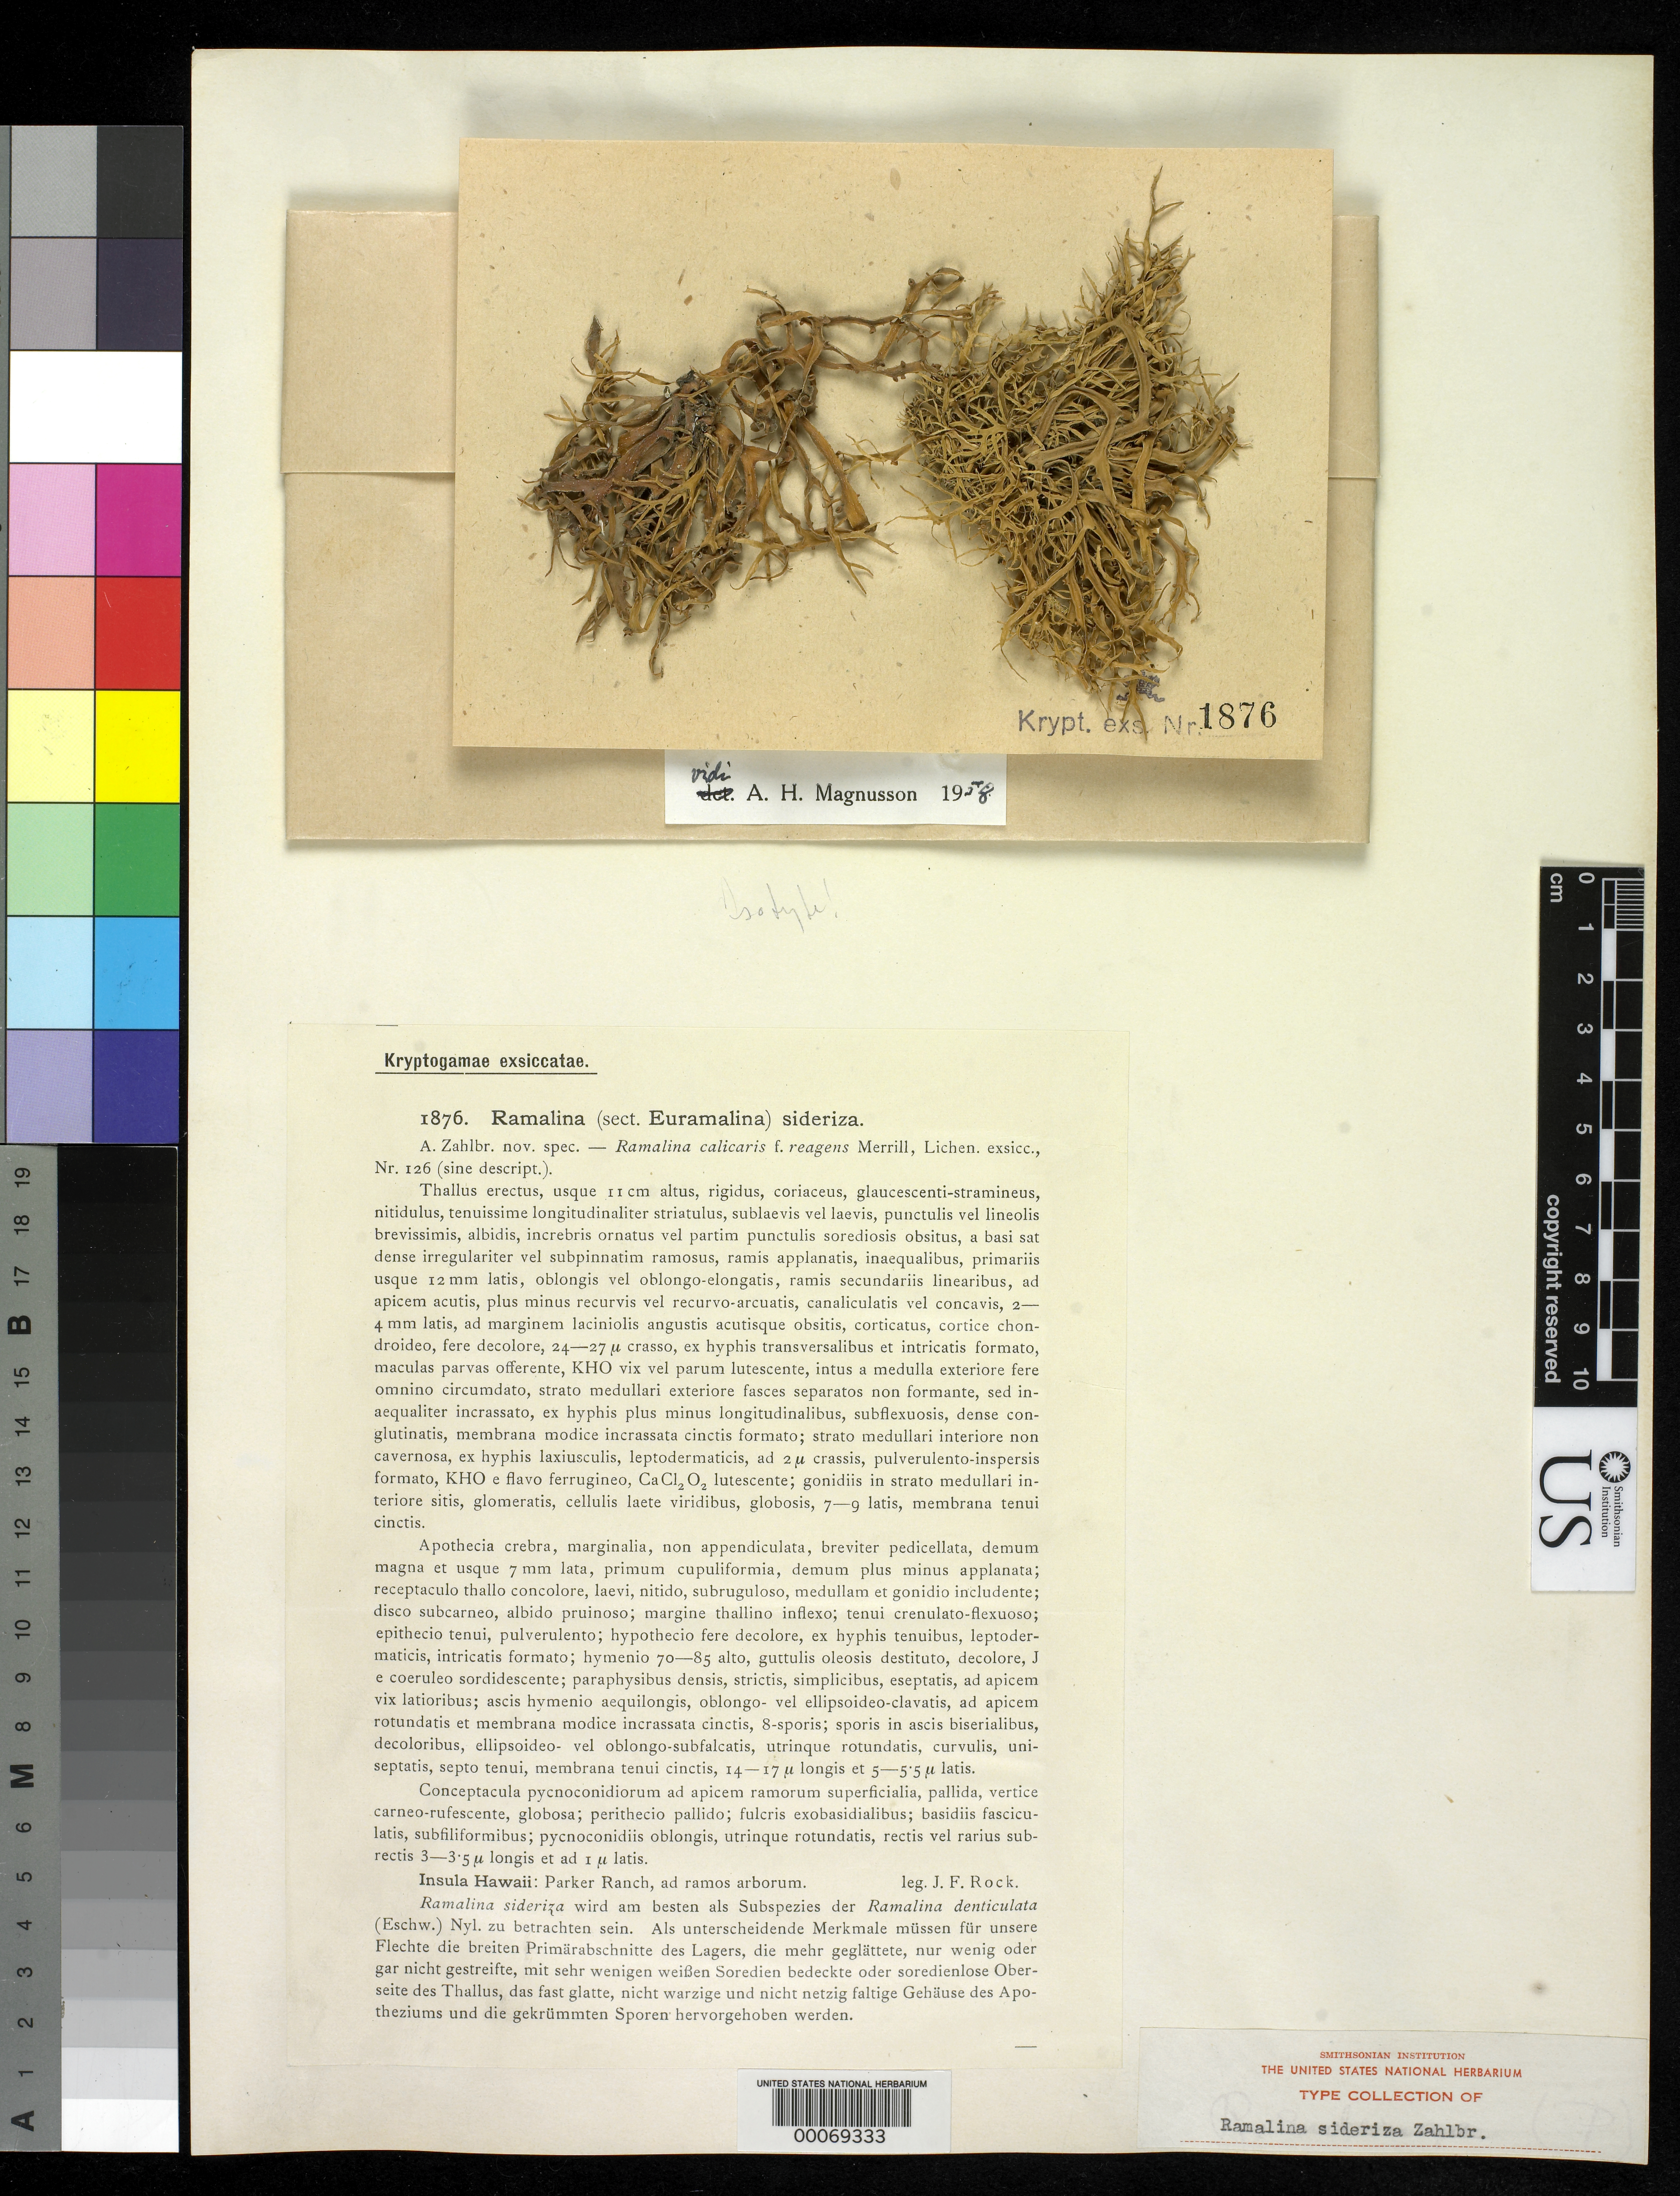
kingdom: Fungi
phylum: Ascomycota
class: Lecanoromycetes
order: Lecanorales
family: Ramalinaceae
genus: Ramalina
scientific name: Ramalina sideriza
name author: Zahlbr.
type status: Isotype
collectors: J. F. Rock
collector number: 1876 (Krypt. Exs.)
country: United States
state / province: Hawaii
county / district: Hawaii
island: Hawaii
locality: Parker Ranch.